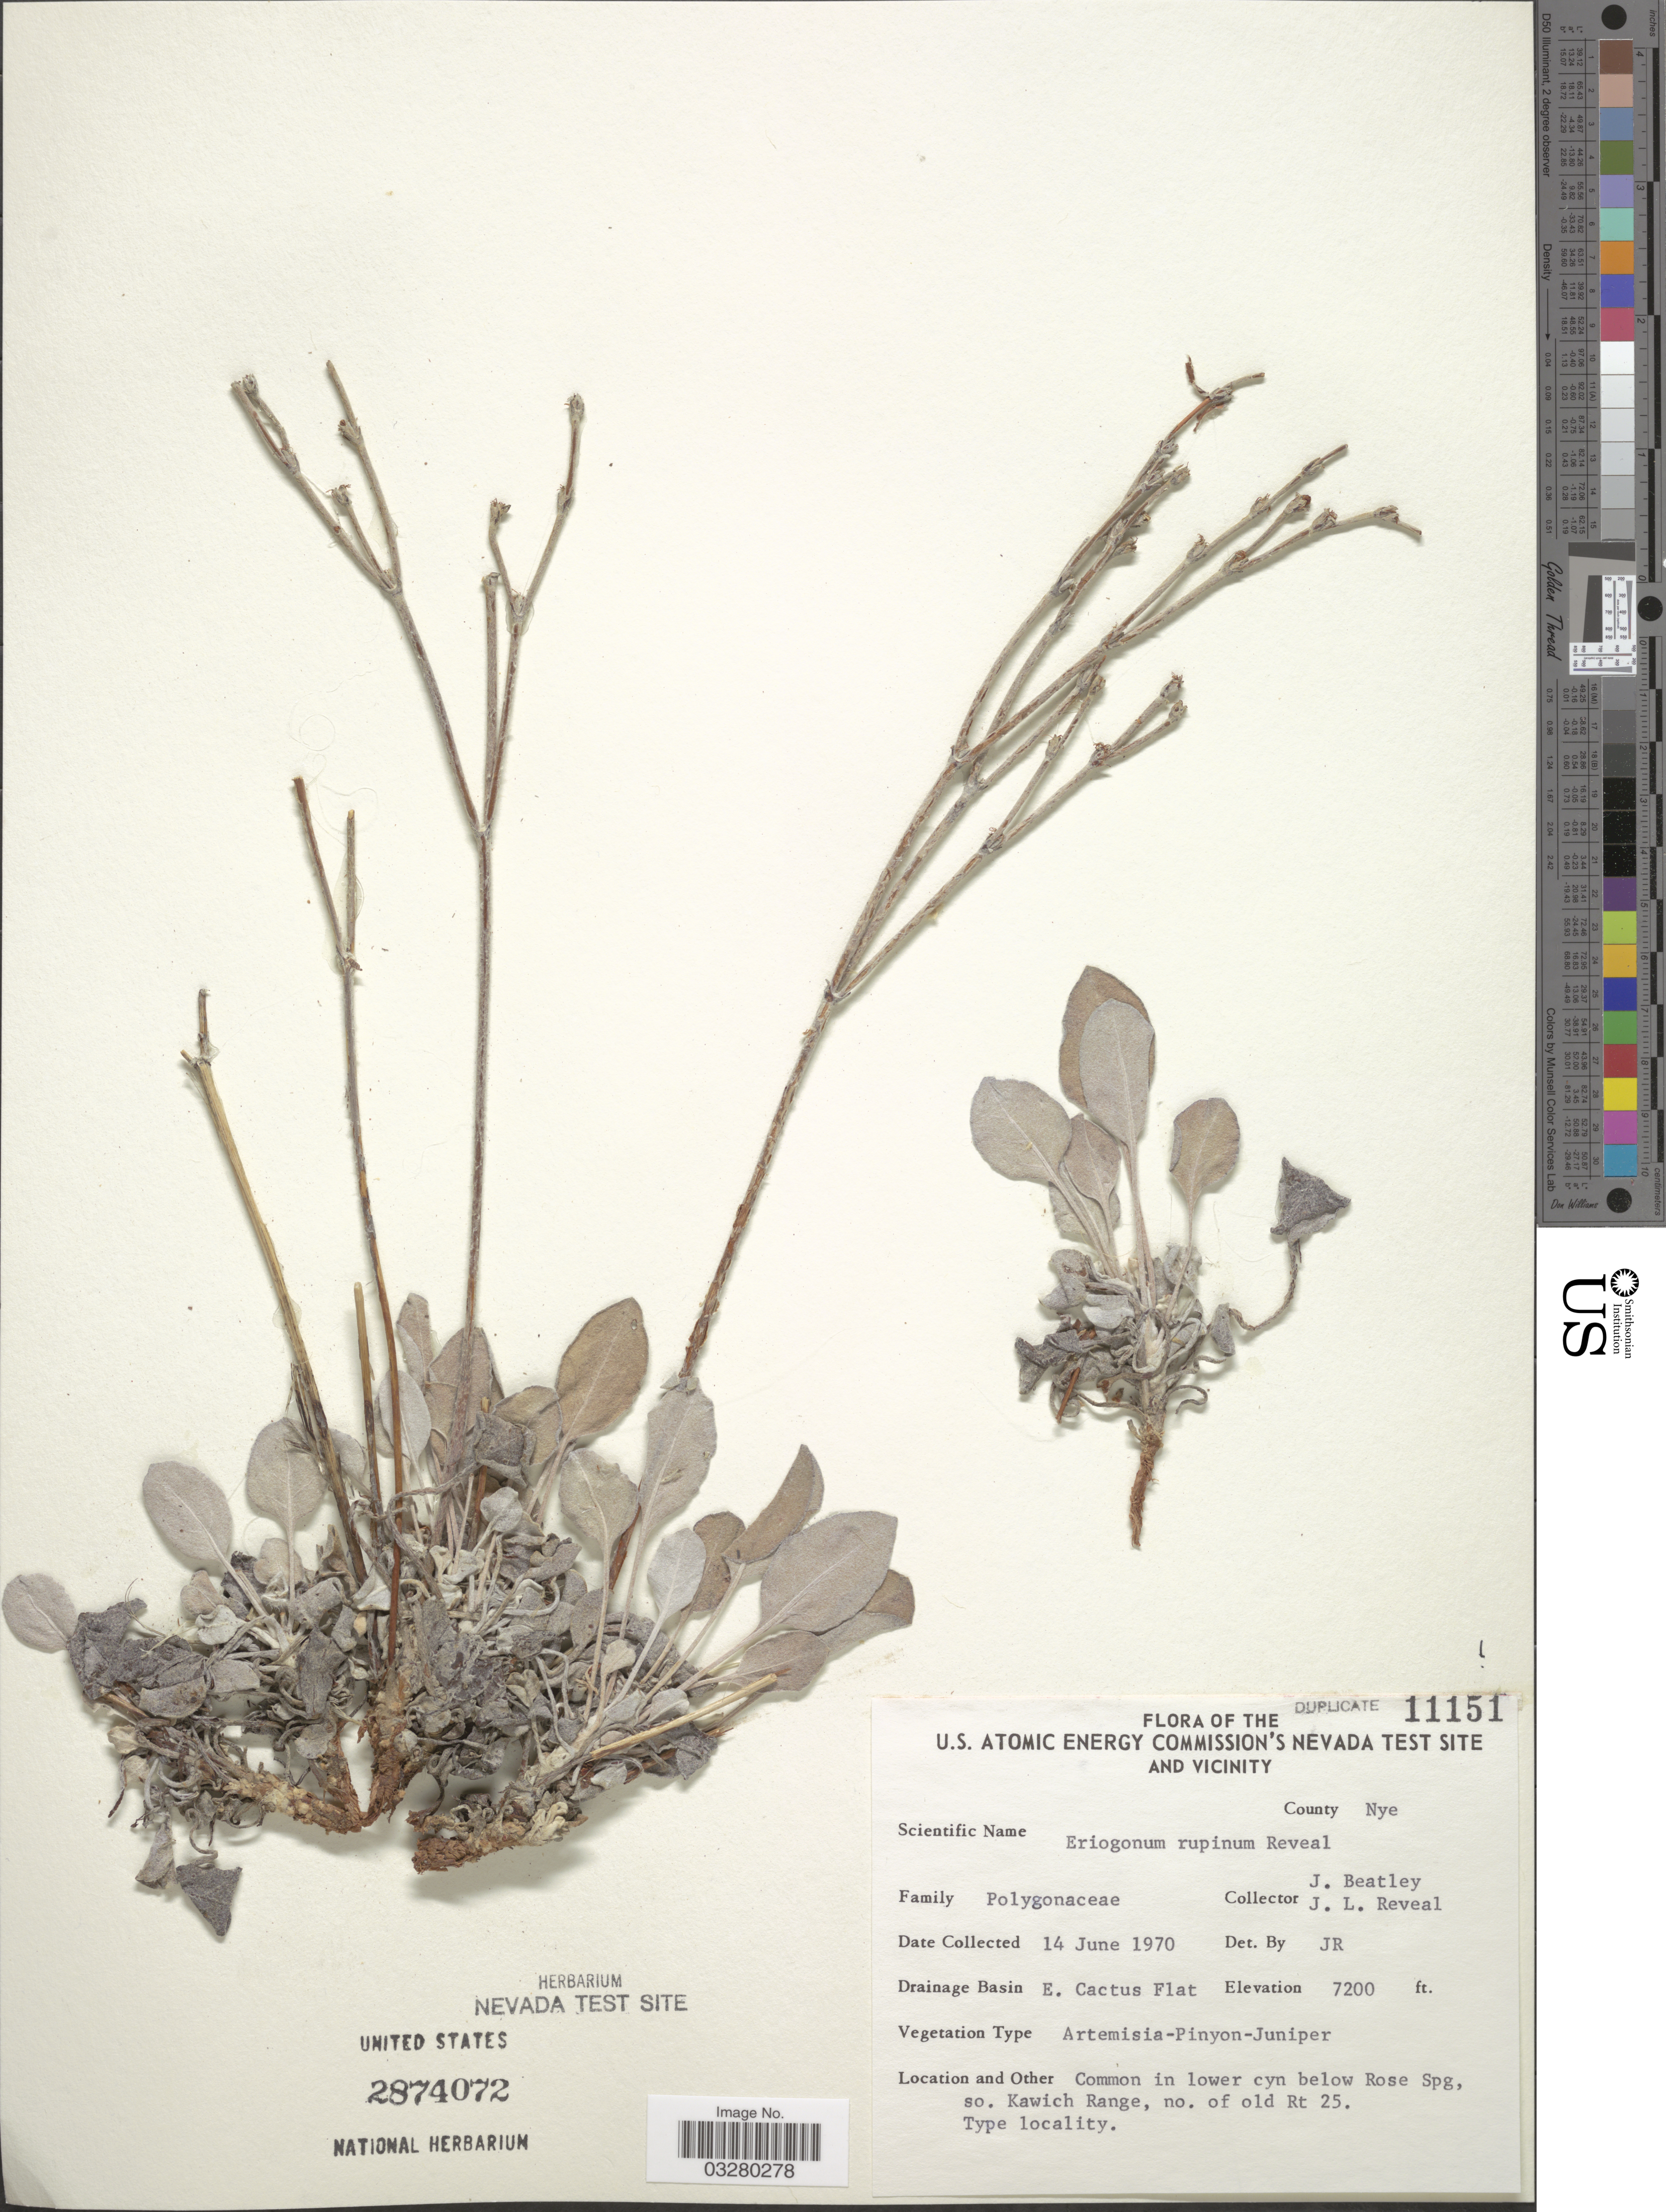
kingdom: Plantae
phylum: Tracheophyta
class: Magnoliopsida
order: Caryophyllales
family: Polygonaceae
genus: Eriogonum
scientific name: Eriogonum rupinum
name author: Reveal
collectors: J. C. Beatley & J. L. Reveal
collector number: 11151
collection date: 1970-06-14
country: United States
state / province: Nevada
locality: U.S. Atomic Energy Commission's Nevada Test Site and Vicinity. County Nye. Drainage Basin E. Cactus Flat. Common in lower cyn below Rose Spg, so. Kawich Range, no. of old Rt 25.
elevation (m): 2195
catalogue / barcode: US 2874072